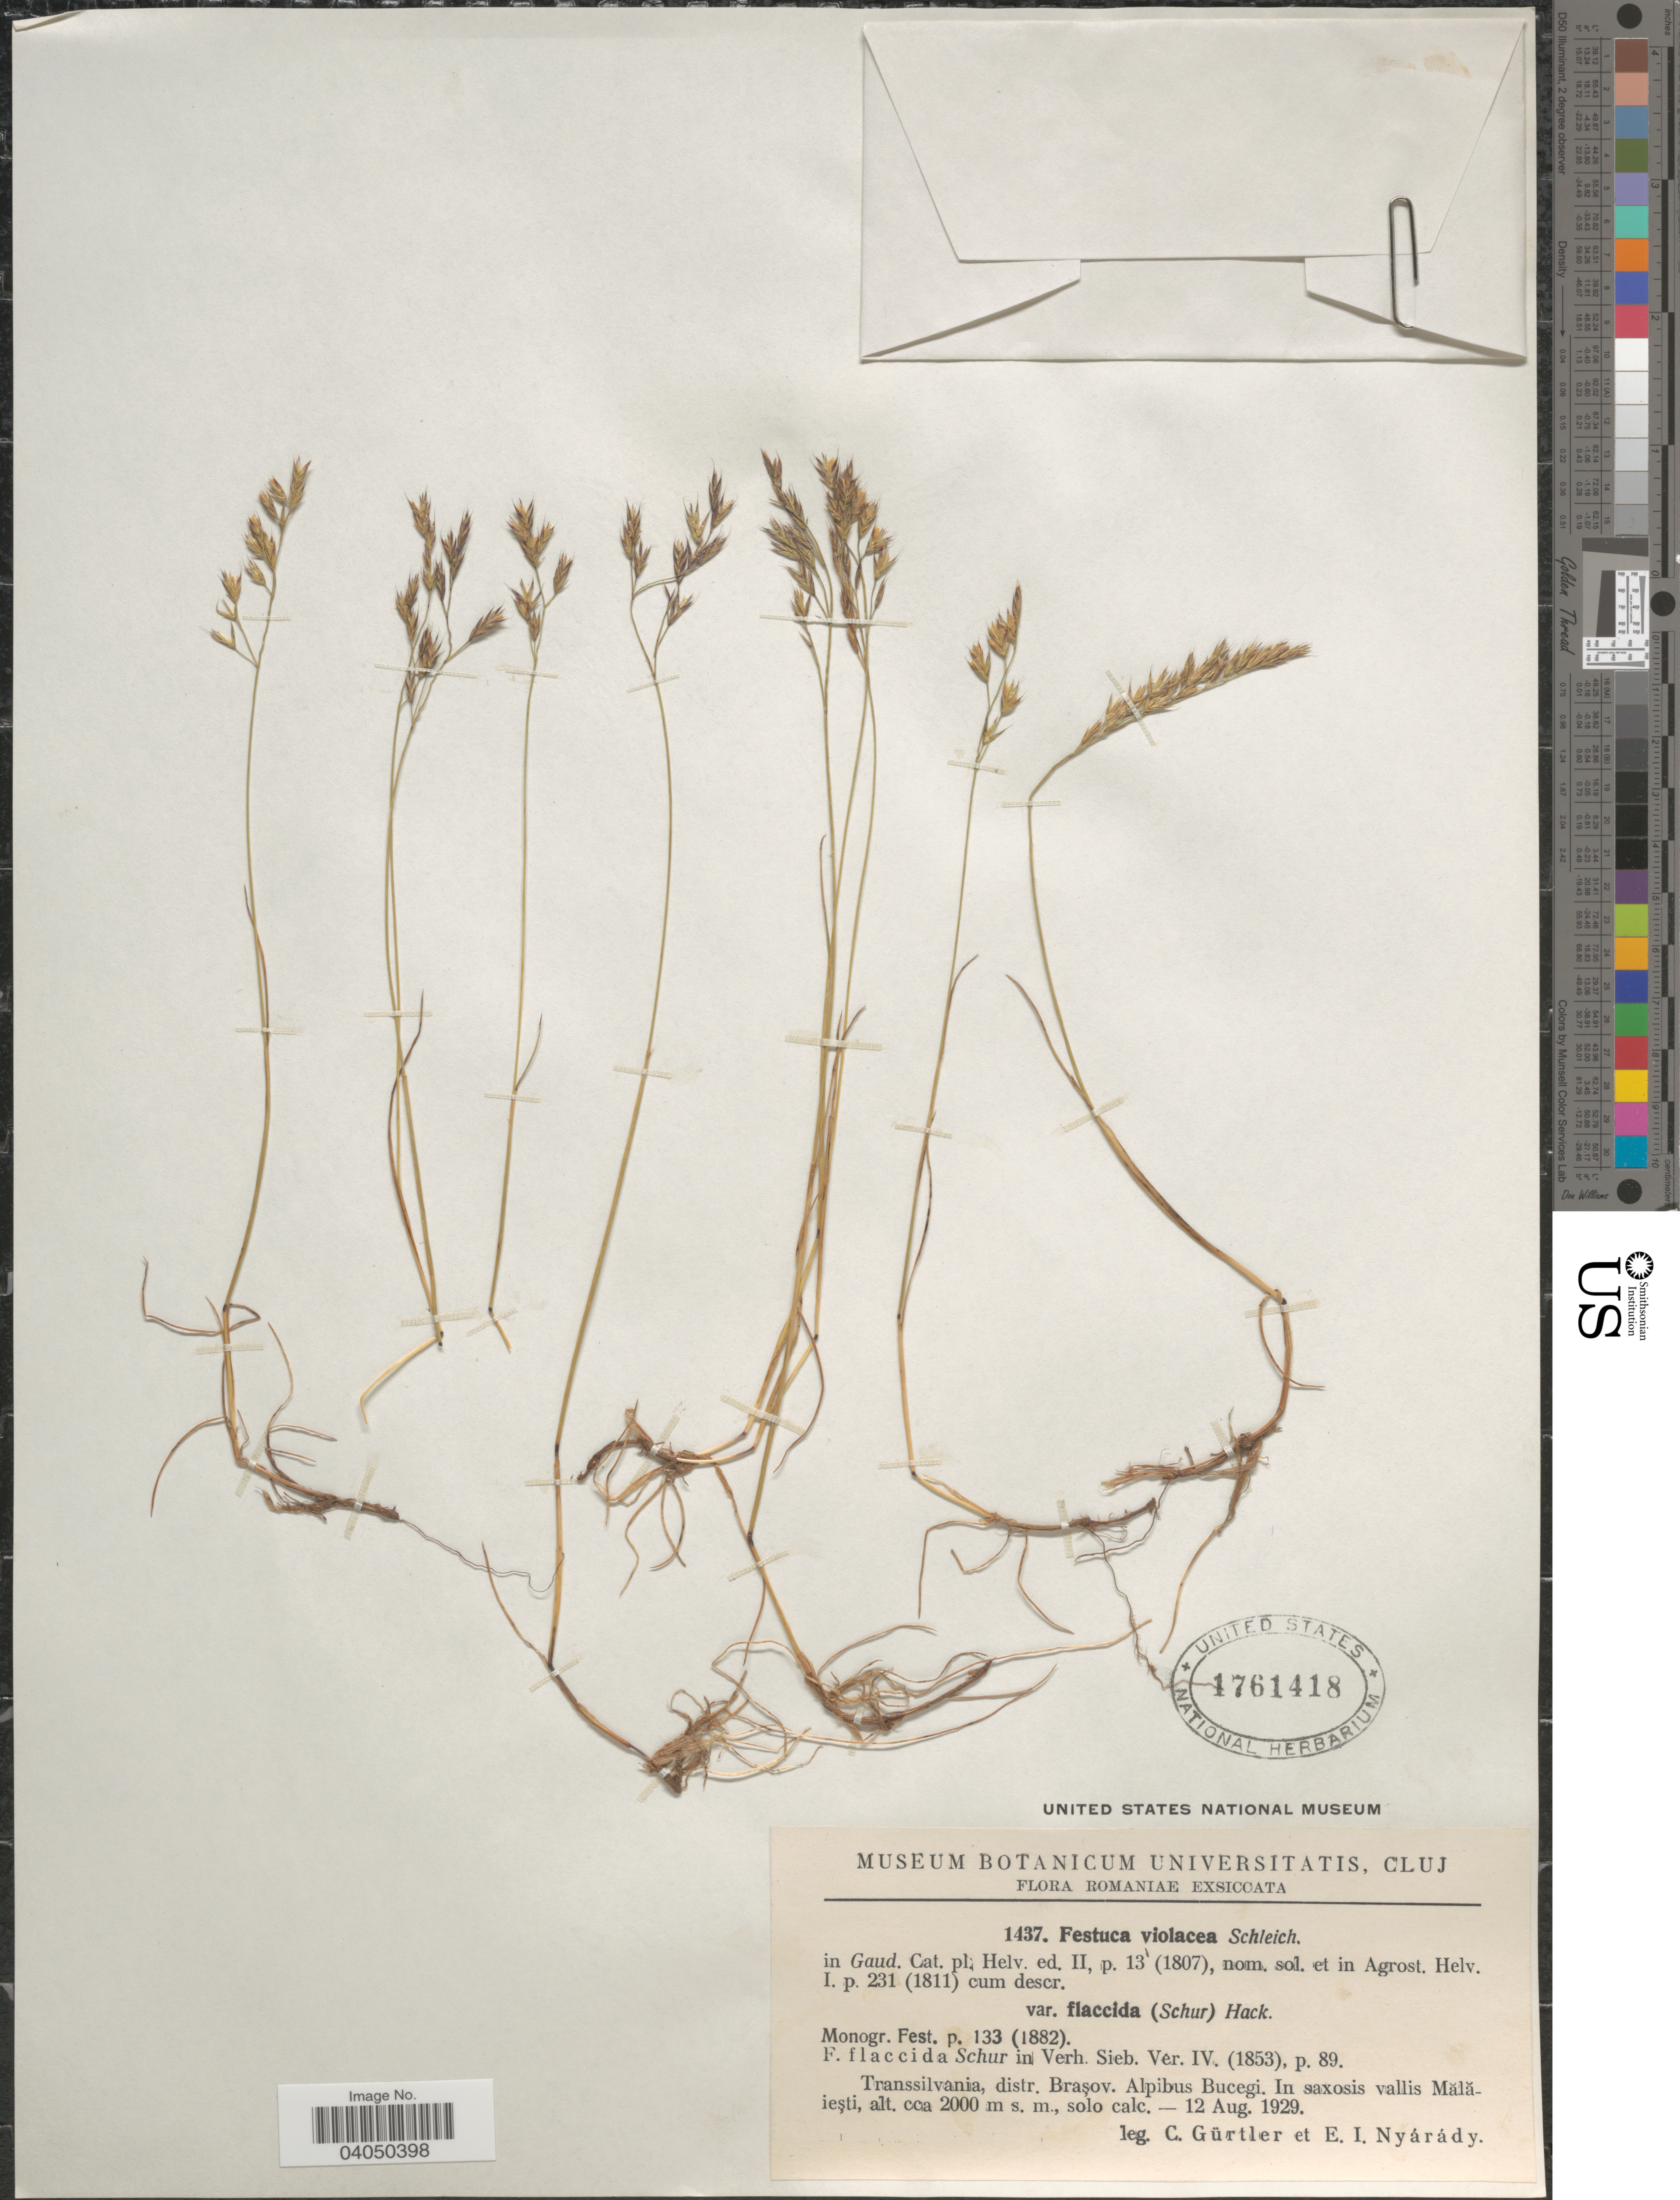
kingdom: Plantae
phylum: Tracheophyta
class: Liliopsida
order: Poales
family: Poaceae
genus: Festuca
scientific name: Festuca violacea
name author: Gaudin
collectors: C. Gürtler & E. Nyárády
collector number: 1437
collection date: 1929-08-12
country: Romania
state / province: Brasov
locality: Transsilvania, distr. Braşov. Alpibus Bucegi. In saxosis vallis Mălăieşti, solo calc.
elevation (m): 2000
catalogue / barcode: US 1761418